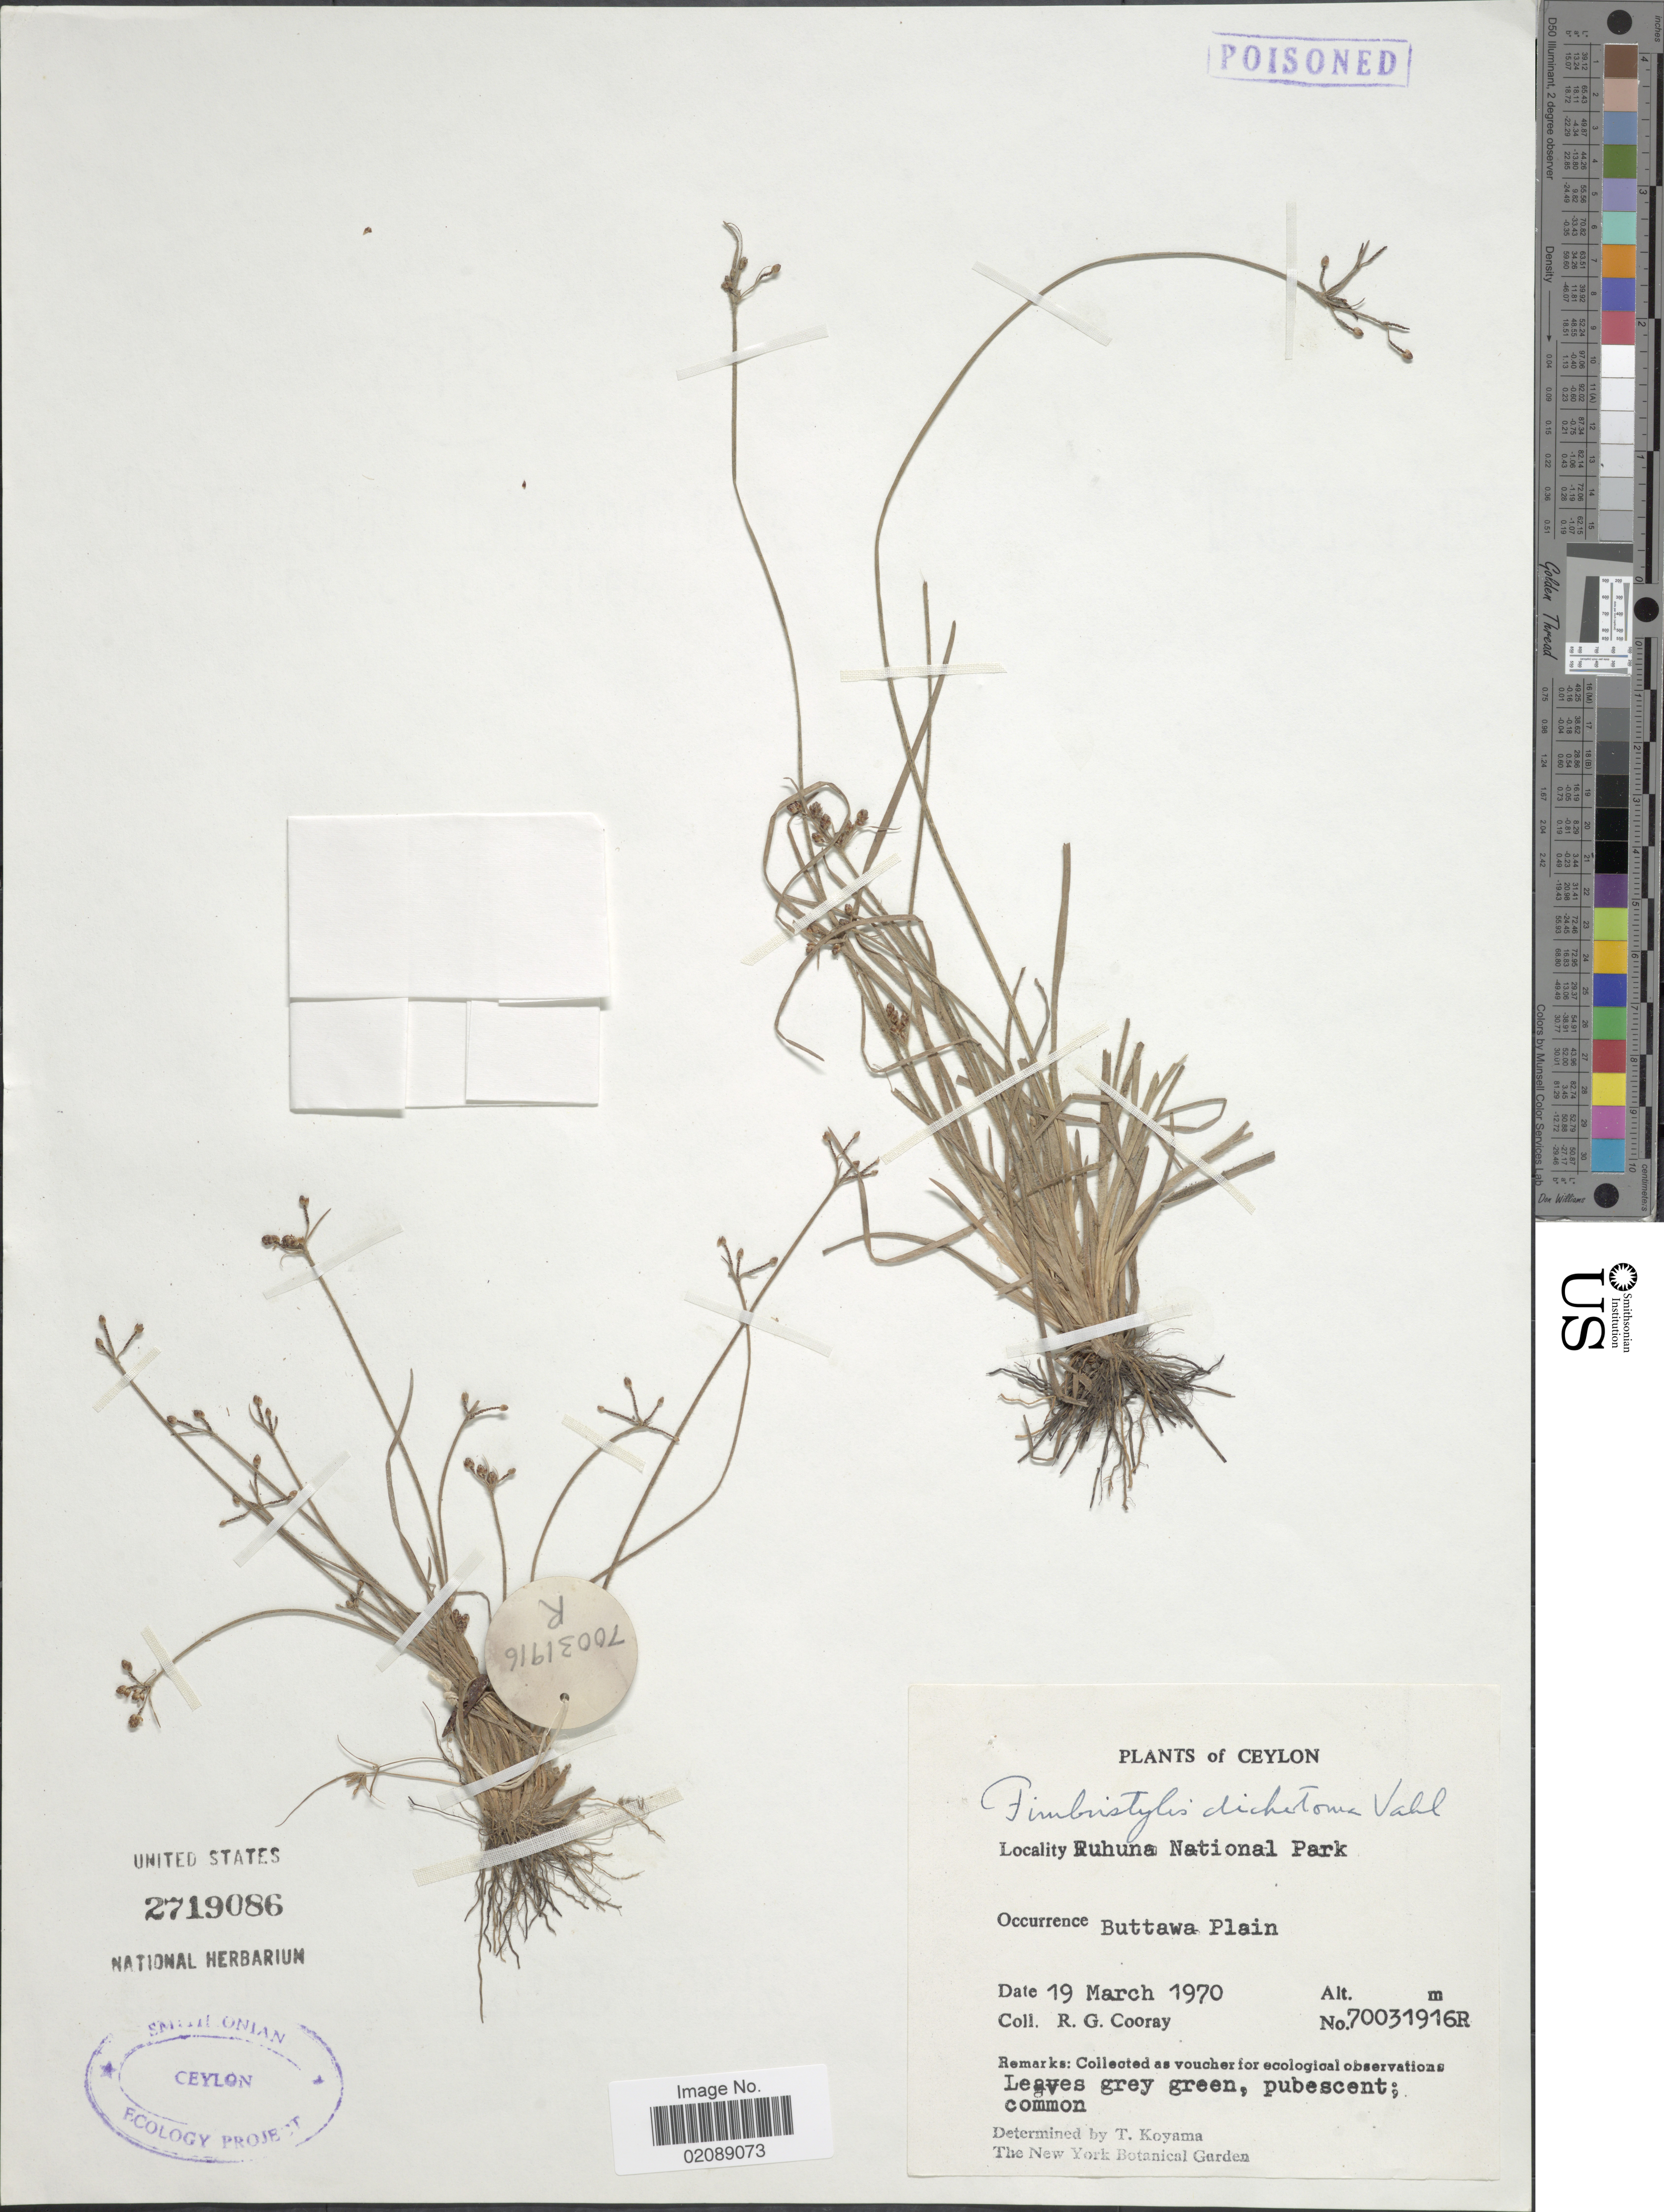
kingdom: Plantae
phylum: Tracheophyta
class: Liliopsida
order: Poales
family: Cyperaceae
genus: Fimbristylis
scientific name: Fimbristylis dichotoma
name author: (L.) Vahl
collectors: R. Cooray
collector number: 70031916R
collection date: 1970-03-19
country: Sri Lanka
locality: Ceylon, Ruhuna National Park, Buttawa Plain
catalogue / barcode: US 2719086